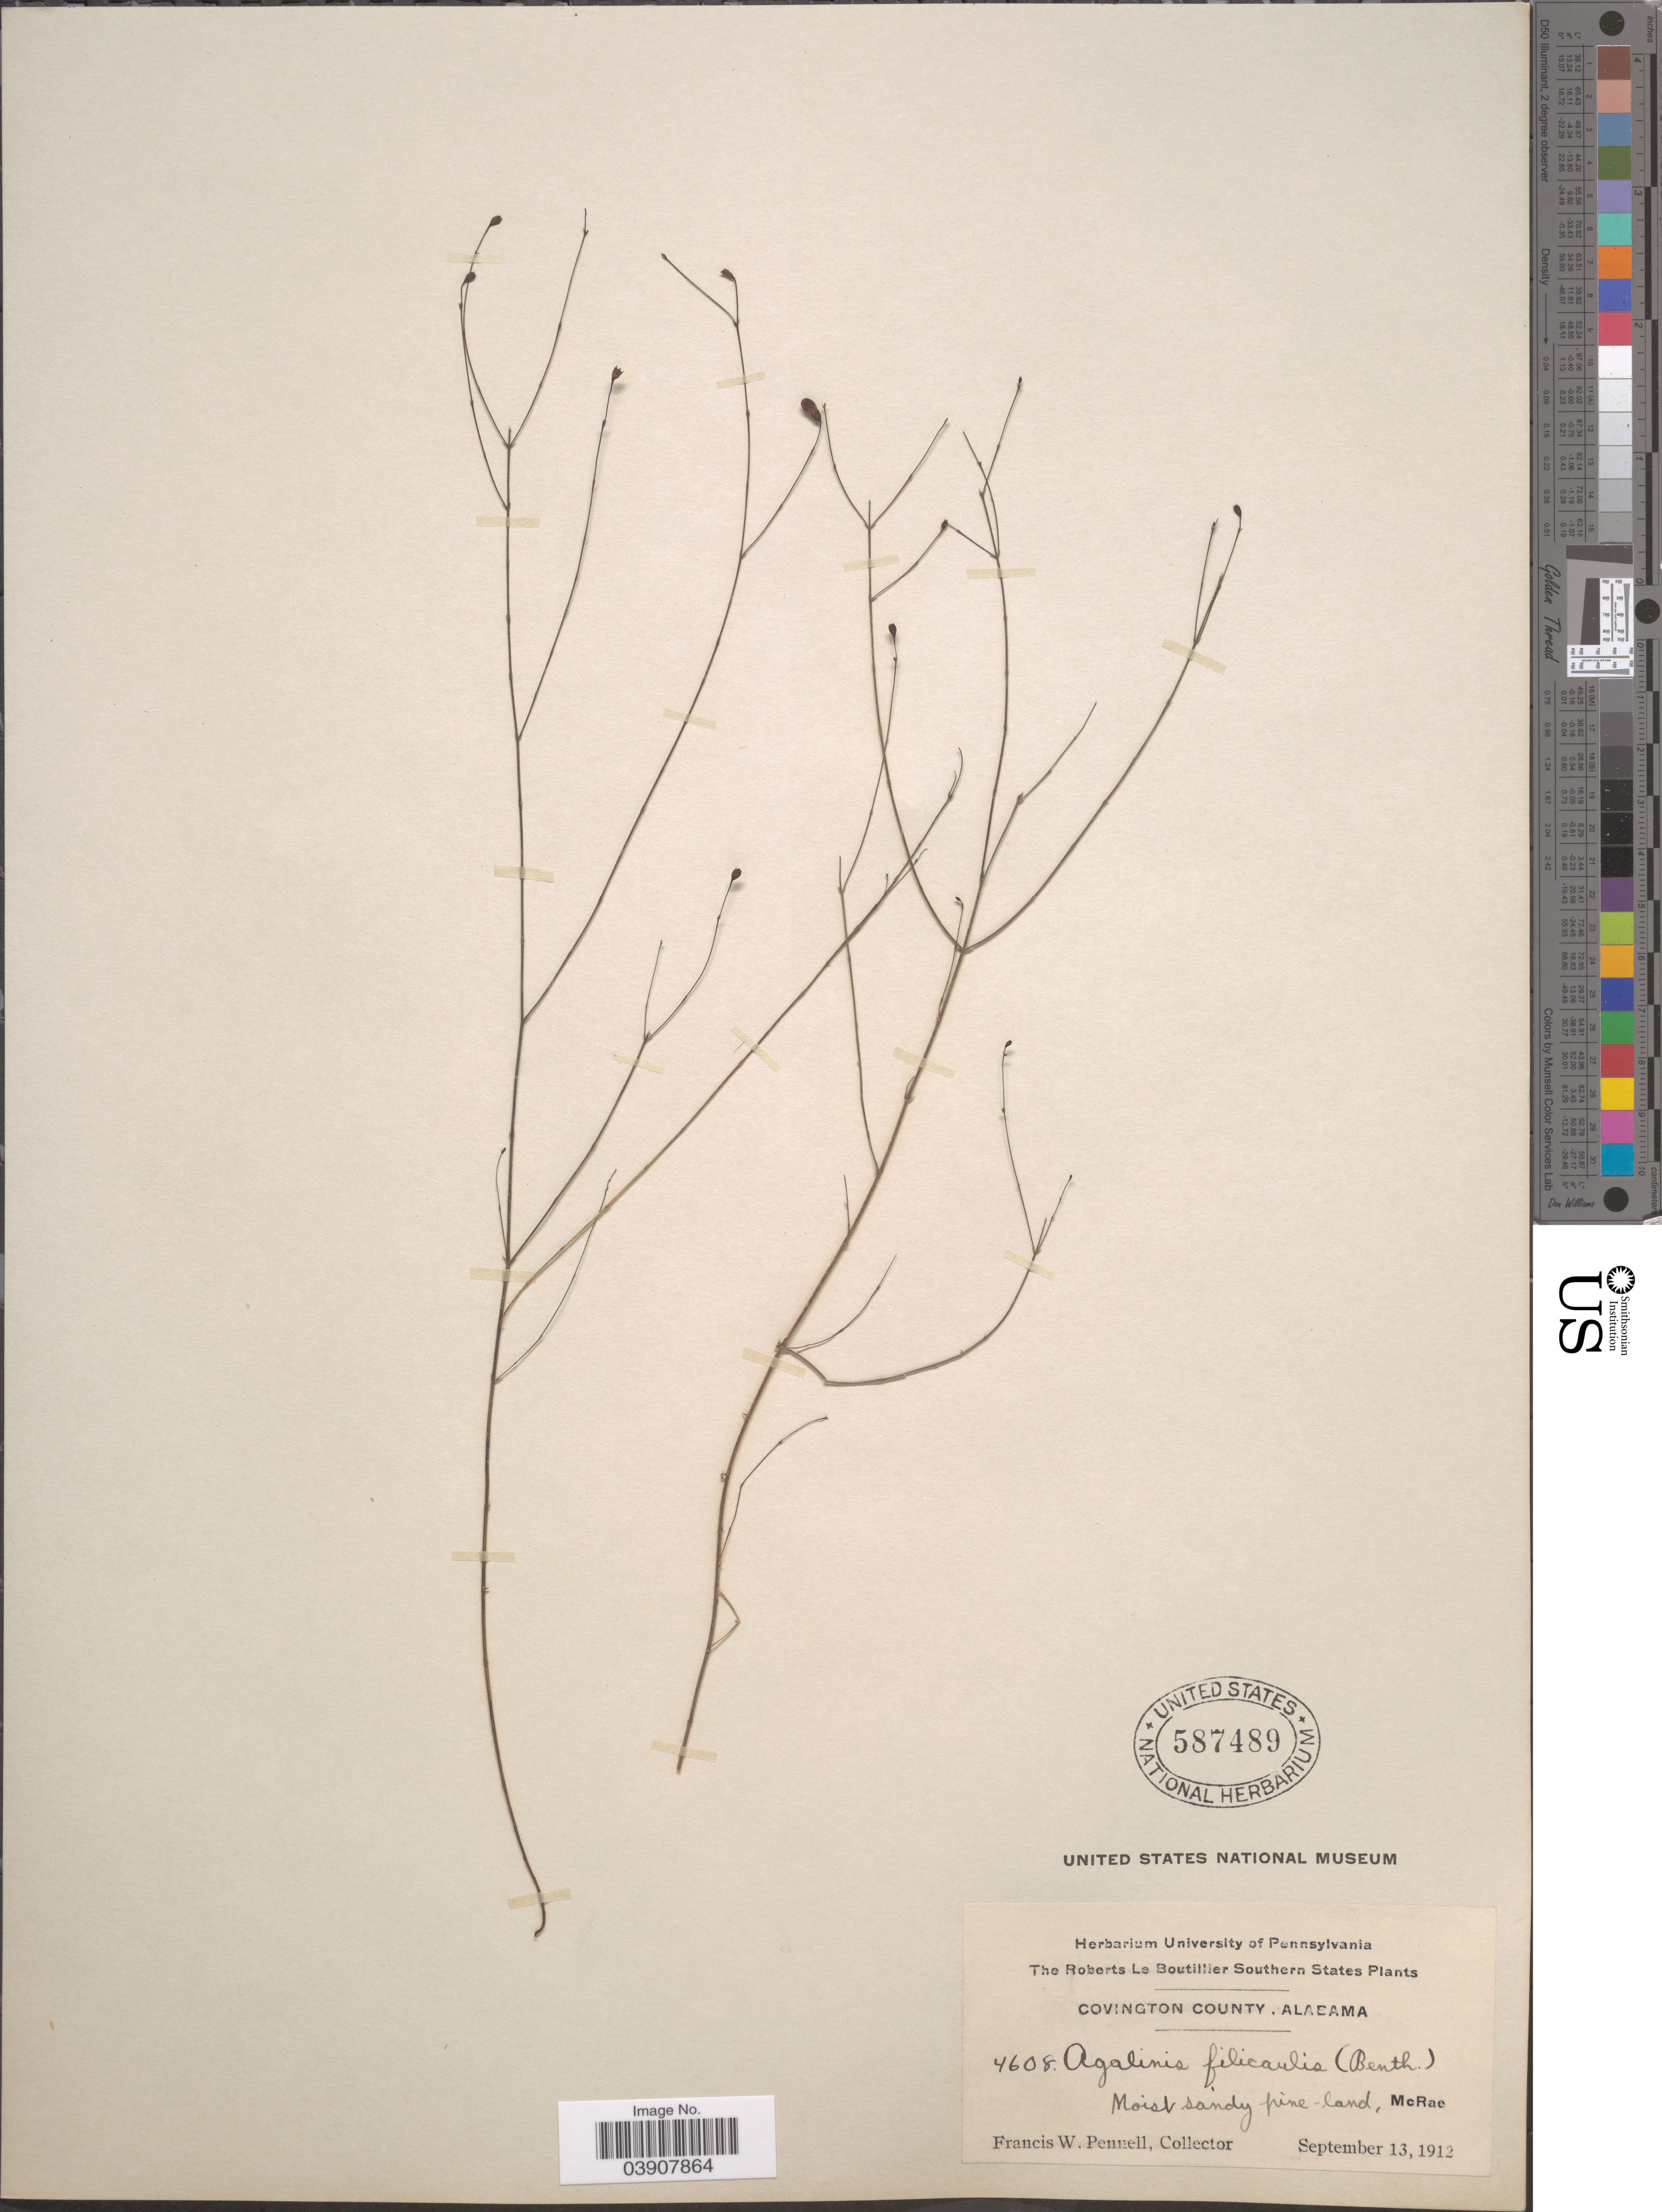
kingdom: Plantae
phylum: Tracheophyta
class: Magnoliopsida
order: Lamiales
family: Orobanchaceae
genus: Agalinis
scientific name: Agalinis filicaulis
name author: (Benth.) Pennell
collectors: F. W. Pennell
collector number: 4608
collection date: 1912-09-13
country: United States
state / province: Alabama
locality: Southern States. Covington County. McRae.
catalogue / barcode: US 587489